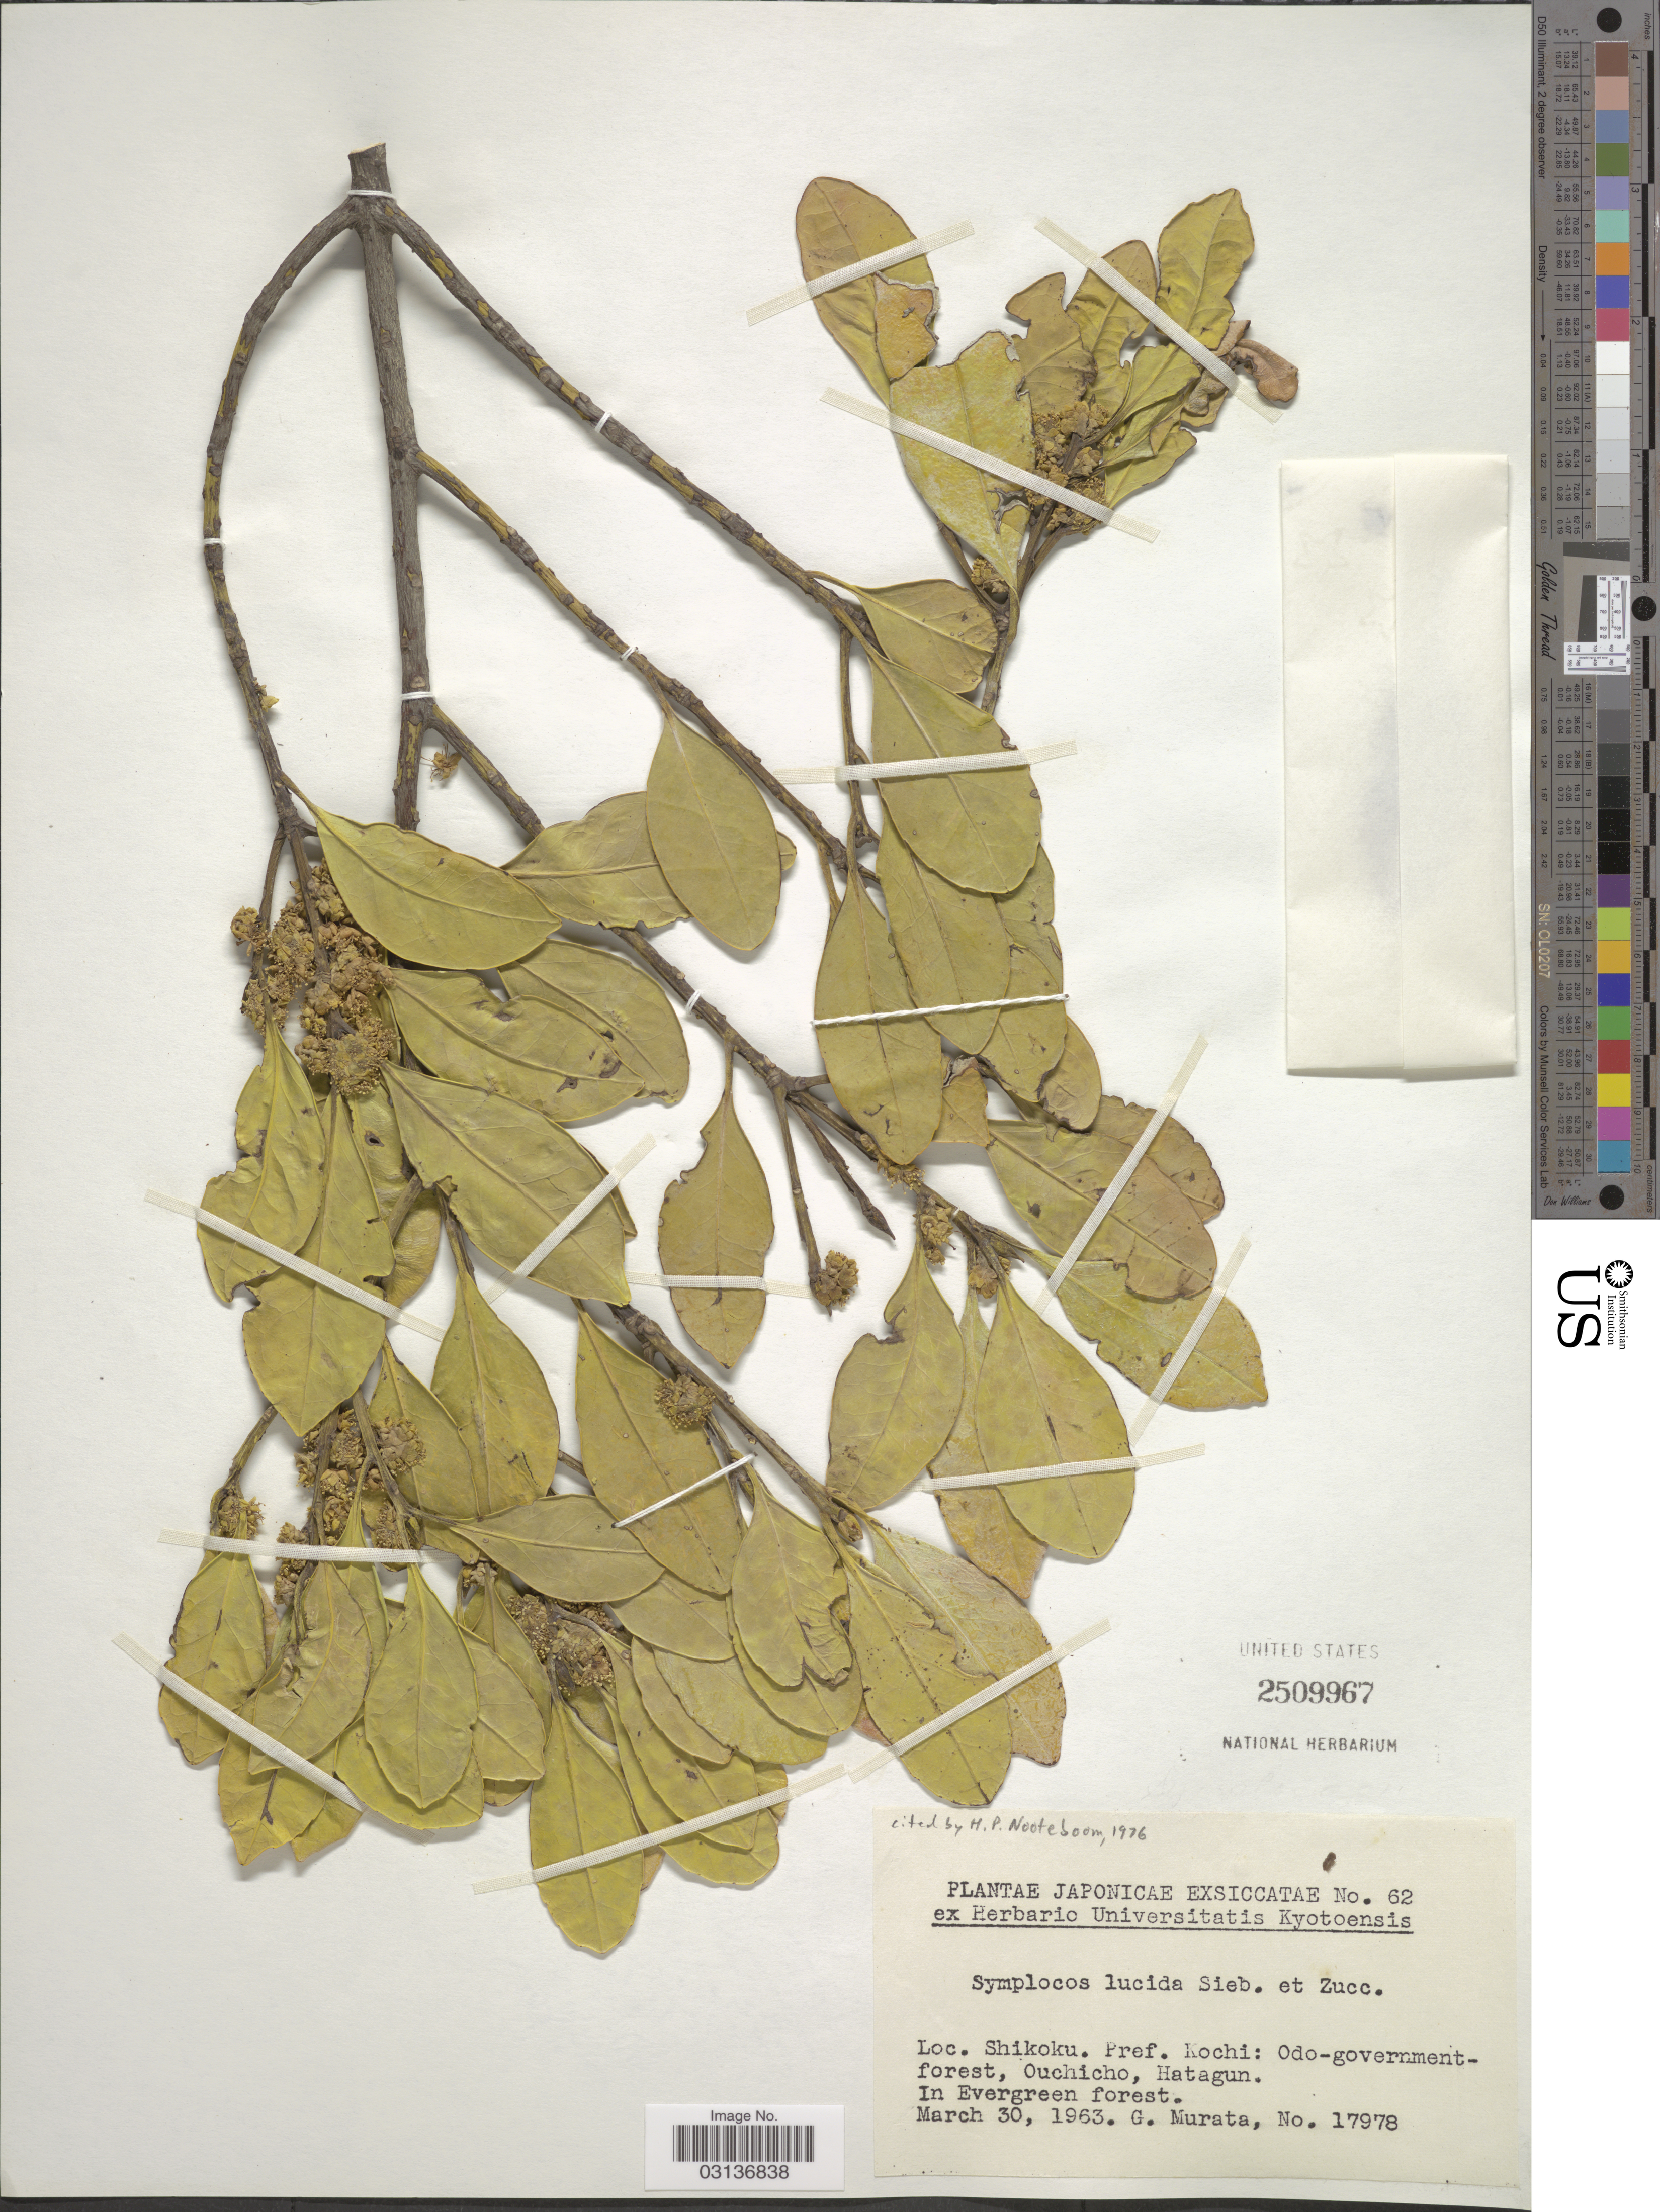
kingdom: Plantae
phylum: Tracheophyta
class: Magnoliopsida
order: Ericales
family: Symplocaceae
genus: Symplocos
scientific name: Symplocos lucida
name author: (Thurb.) Siebold & Zucc.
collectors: G. Murata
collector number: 17978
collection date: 1963-03-30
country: Japan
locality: Shikoku. Pref. Kochi: Odo-government-forest, Ouchicho, Hatagun.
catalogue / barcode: US 2509967